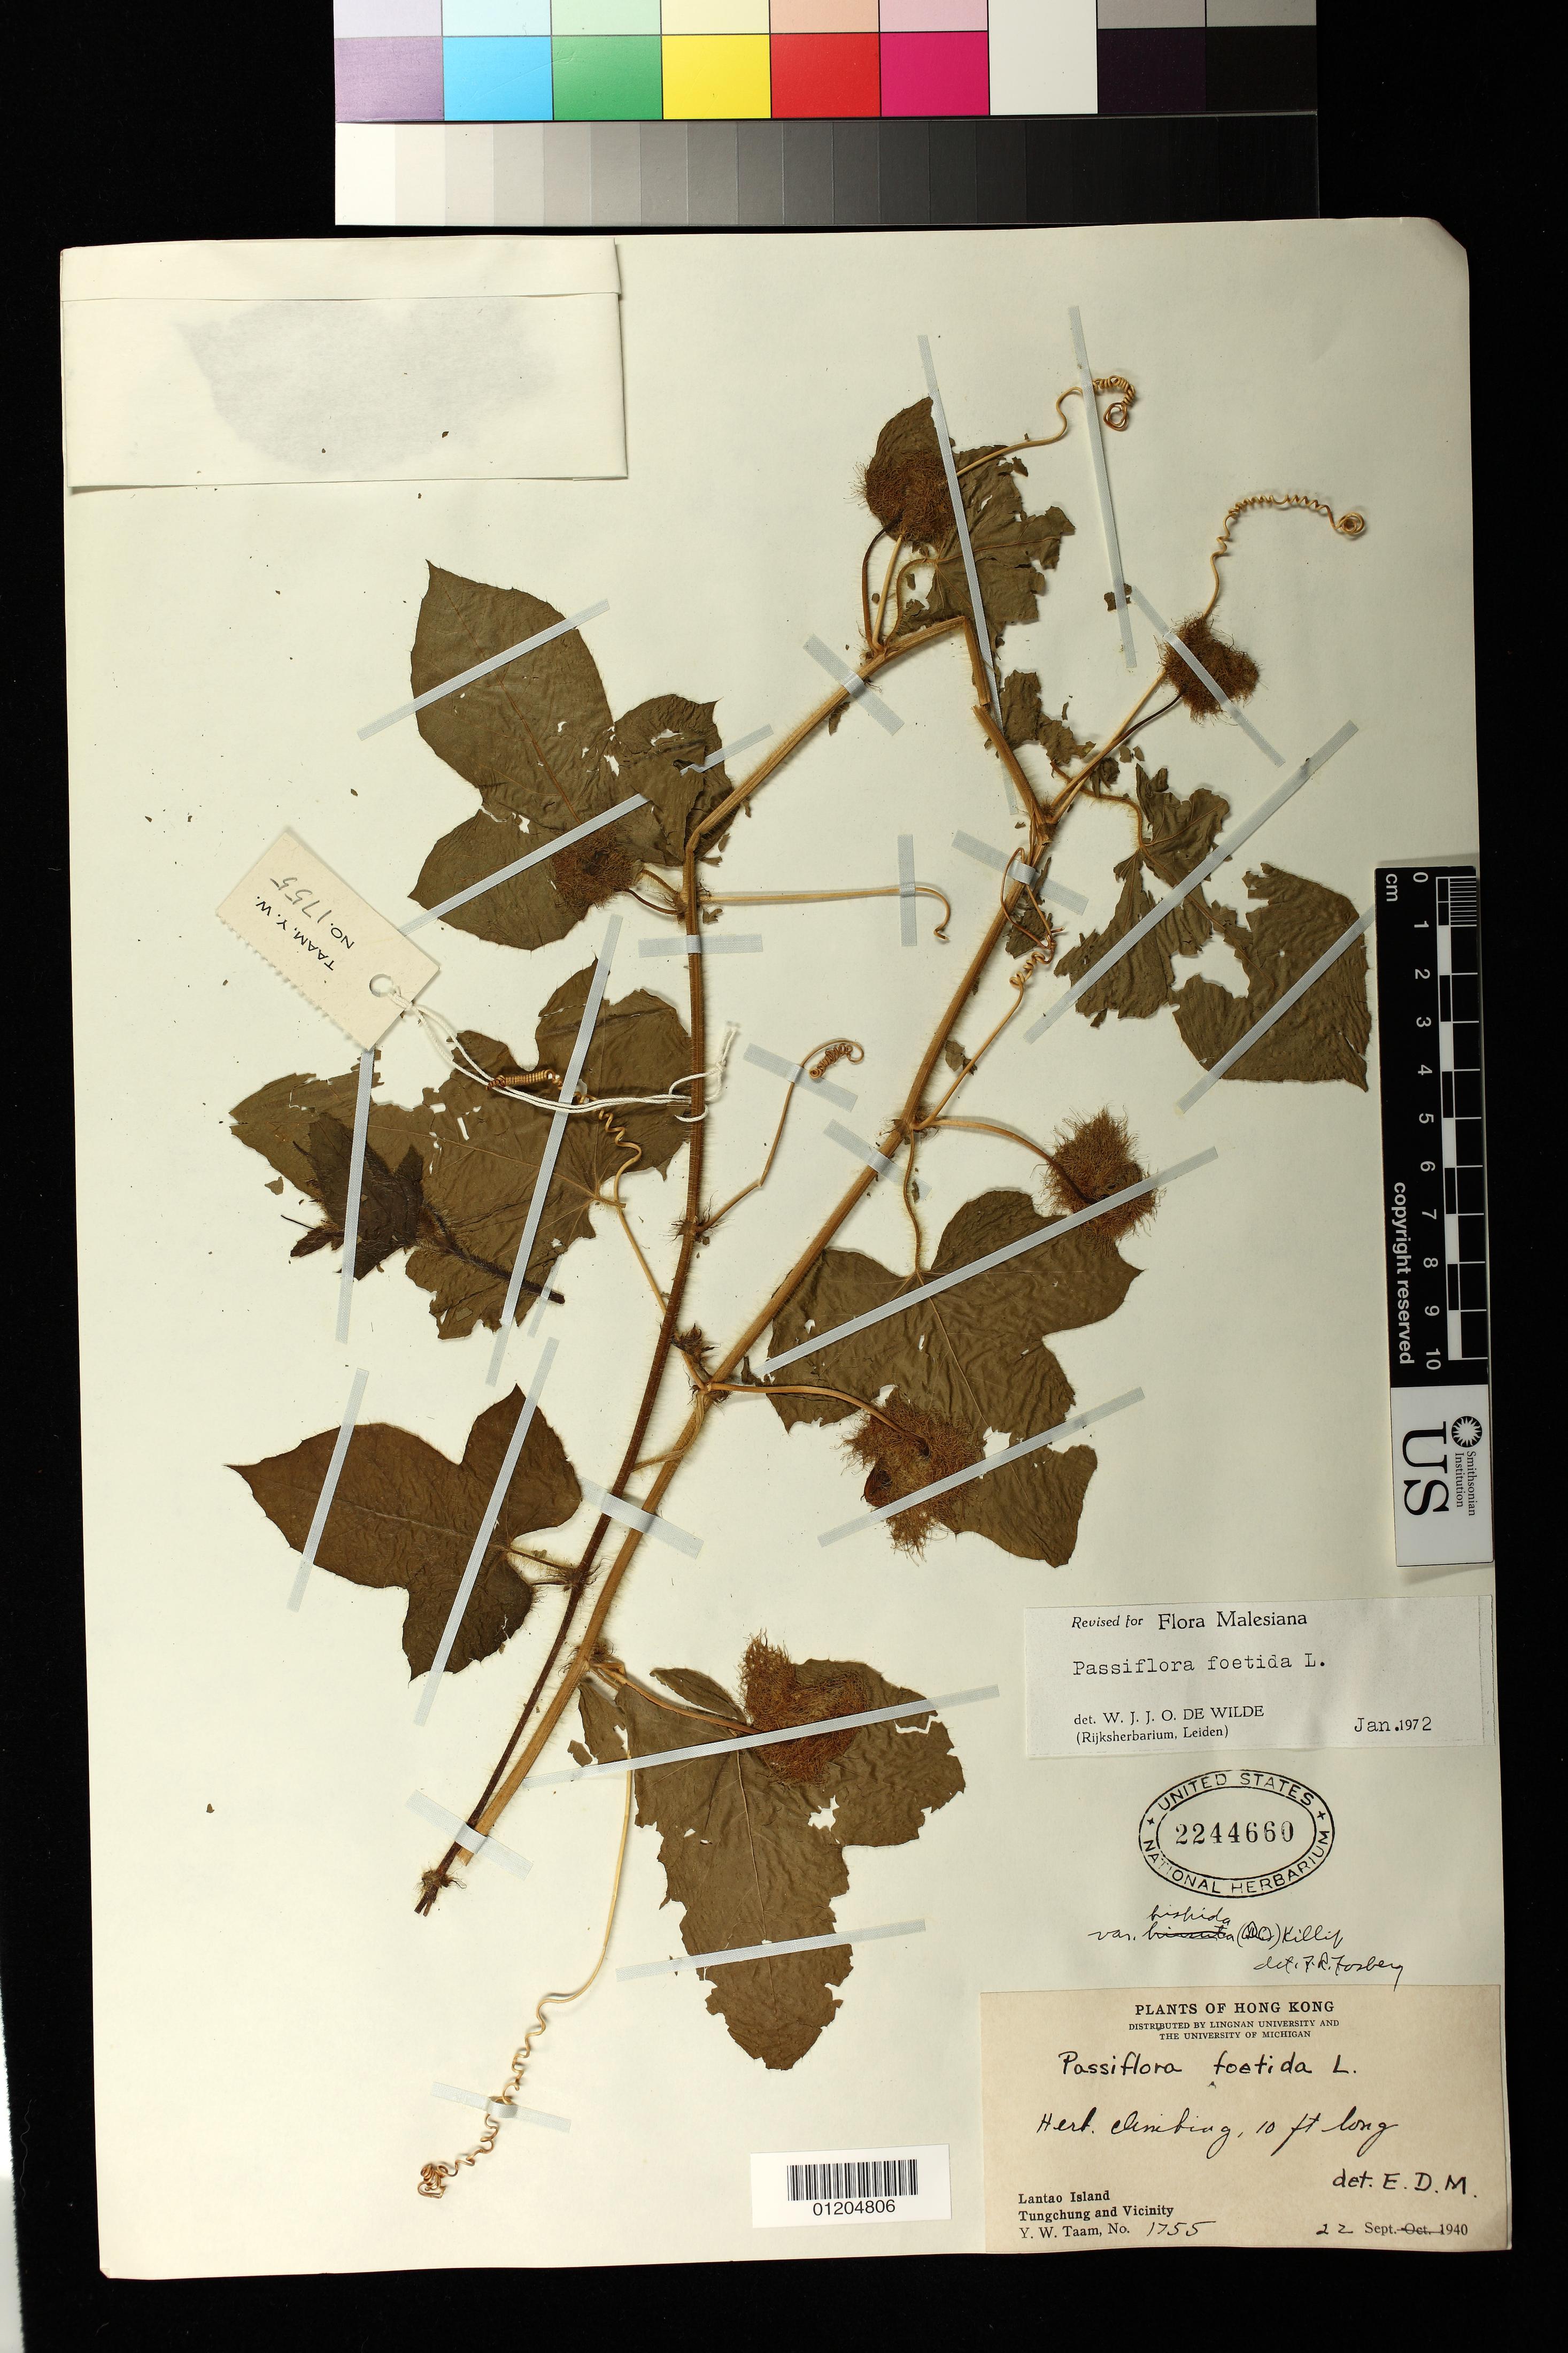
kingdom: Plantae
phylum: Tracheophyta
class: Magnoliopsida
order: Malpighiales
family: Passifloraceae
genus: Passiflora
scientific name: Passiflora foetida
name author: L.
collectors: Y. W. Taam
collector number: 1755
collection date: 1940-09-22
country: China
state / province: Hong Kong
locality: Lantau Island,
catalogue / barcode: US 2244660